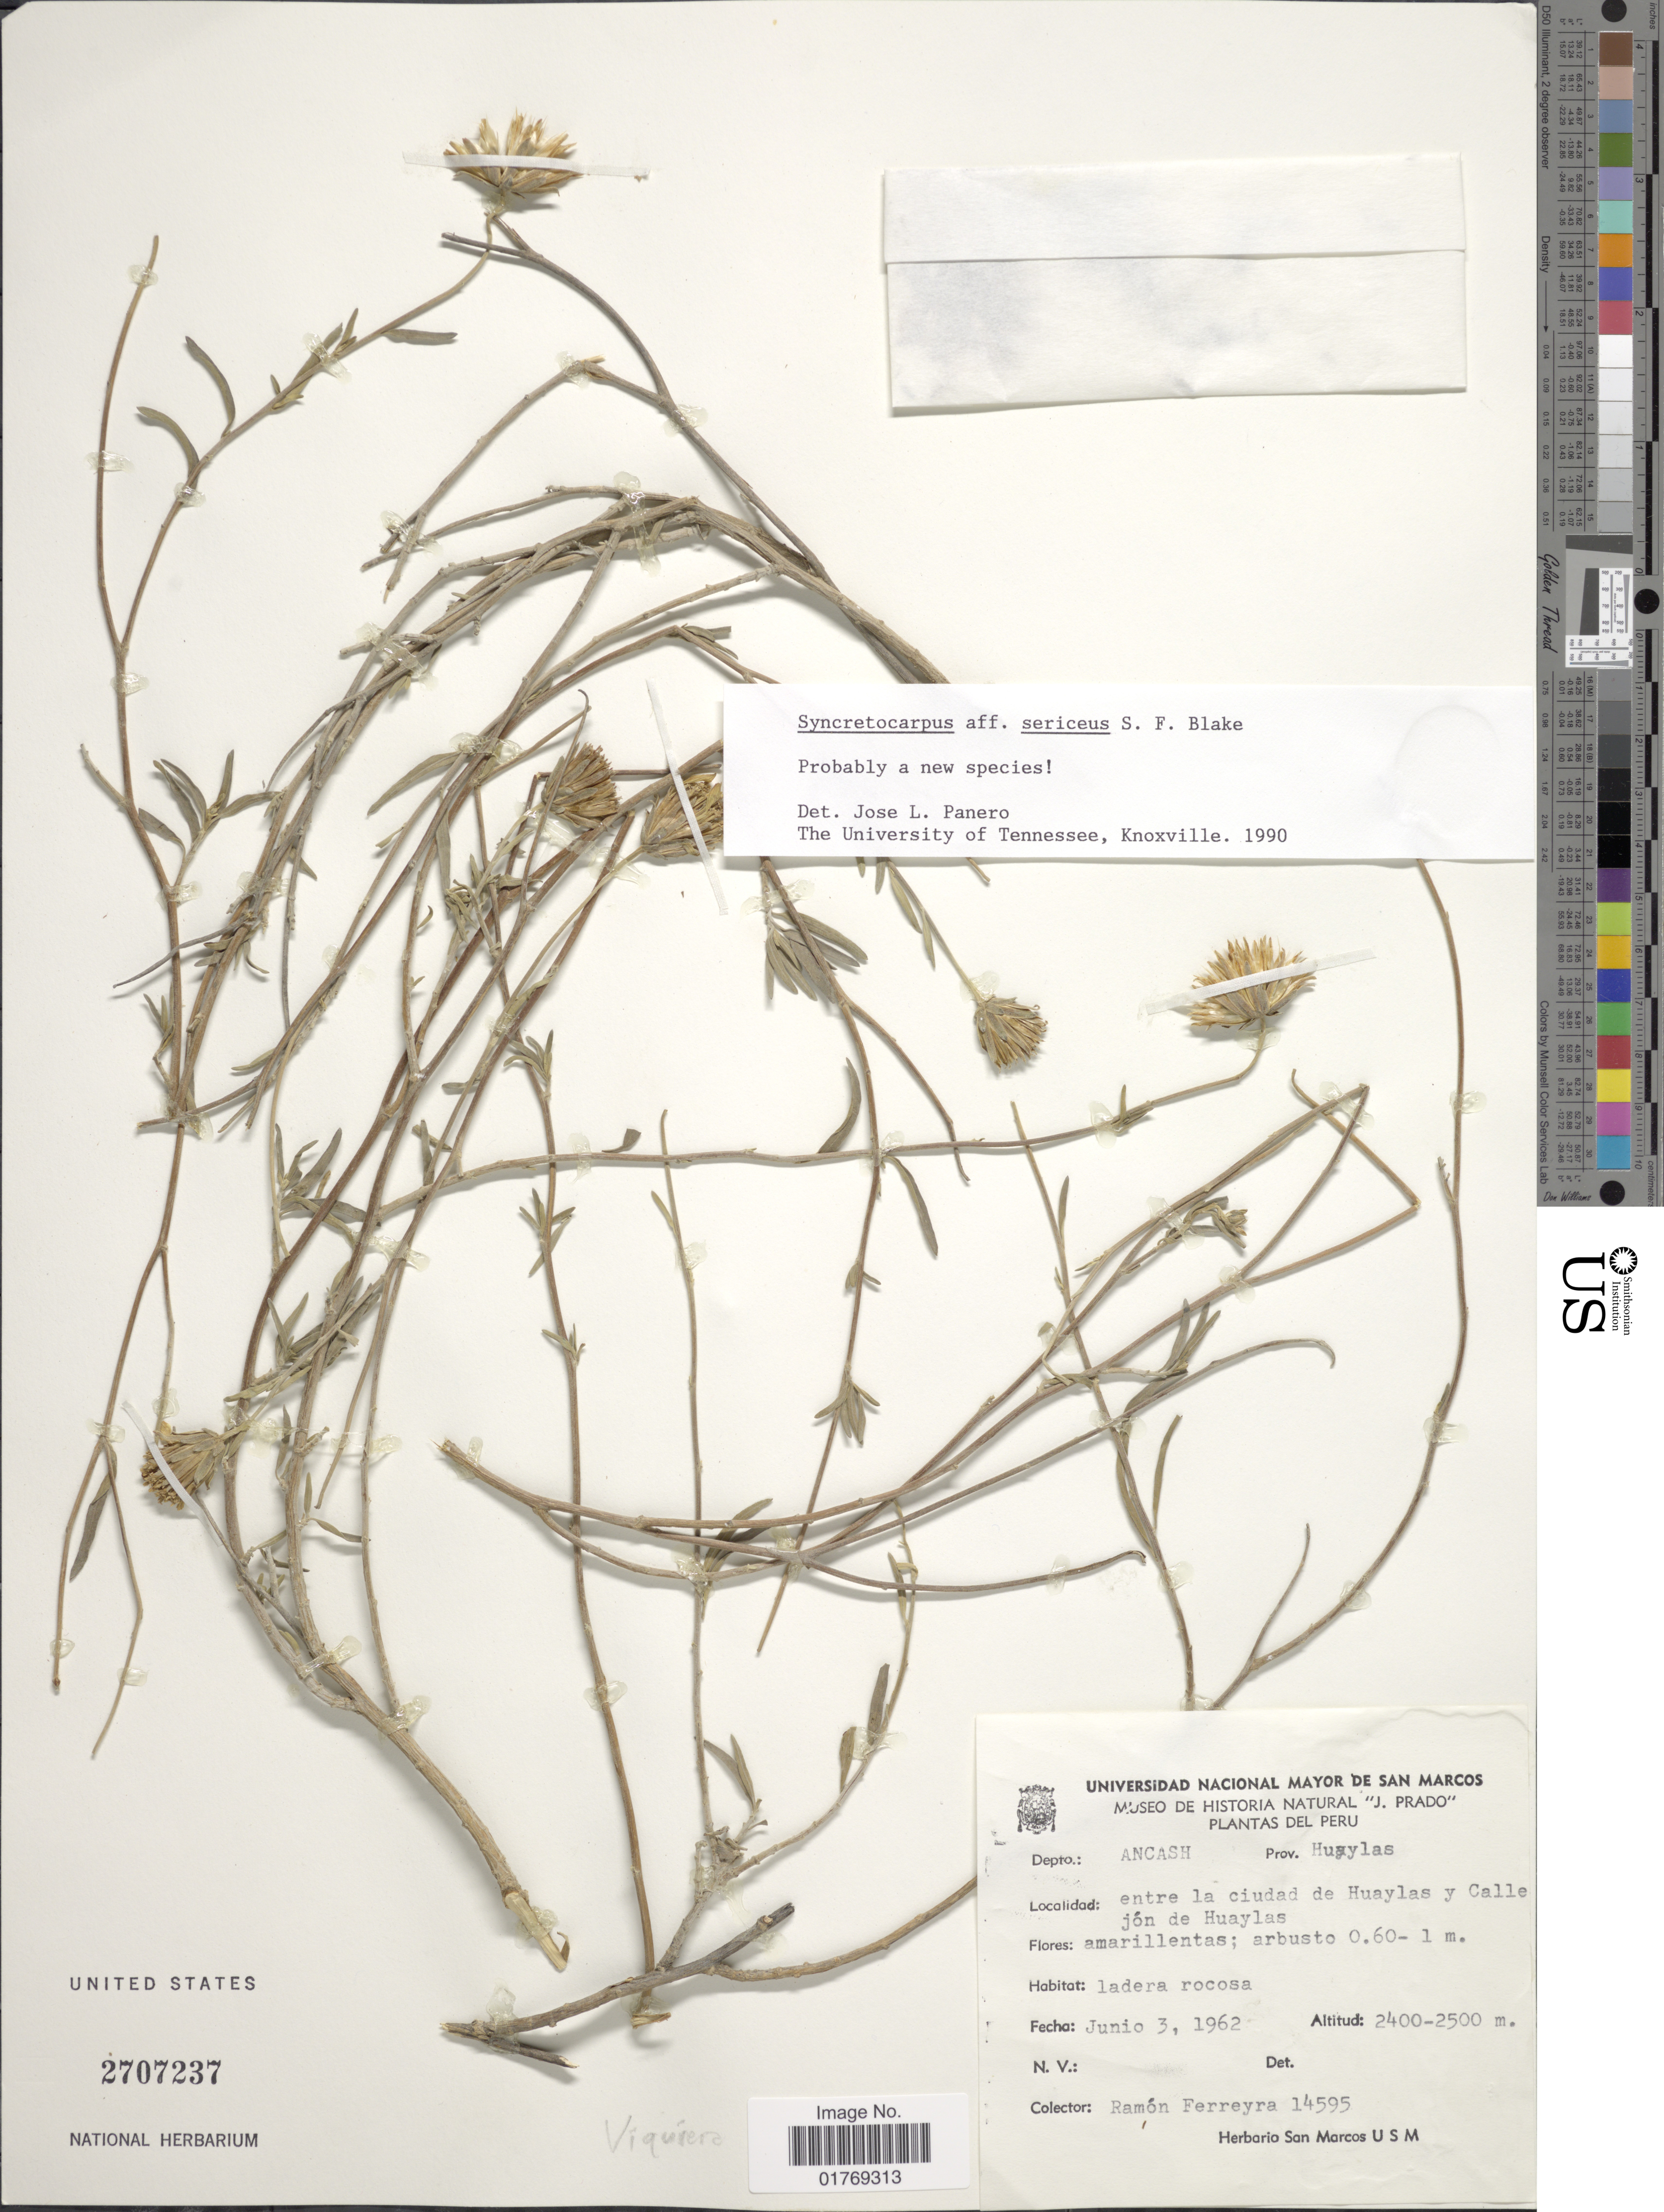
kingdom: Plantae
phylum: Tracheophyta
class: Magnoliopsida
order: Asterales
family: Asteraceae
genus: Syncretocarpus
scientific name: Syncretocarpus sericeus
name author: S.F. Blake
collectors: R. A. Ferreyra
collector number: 14595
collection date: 1962-06-03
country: Peru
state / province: Ancash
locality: Depto.: Ancash. Prov. Huaylas. Entre la ciudad de Huaylas y Callejón de Huaylas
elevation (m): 2400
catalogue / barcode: US 2707237